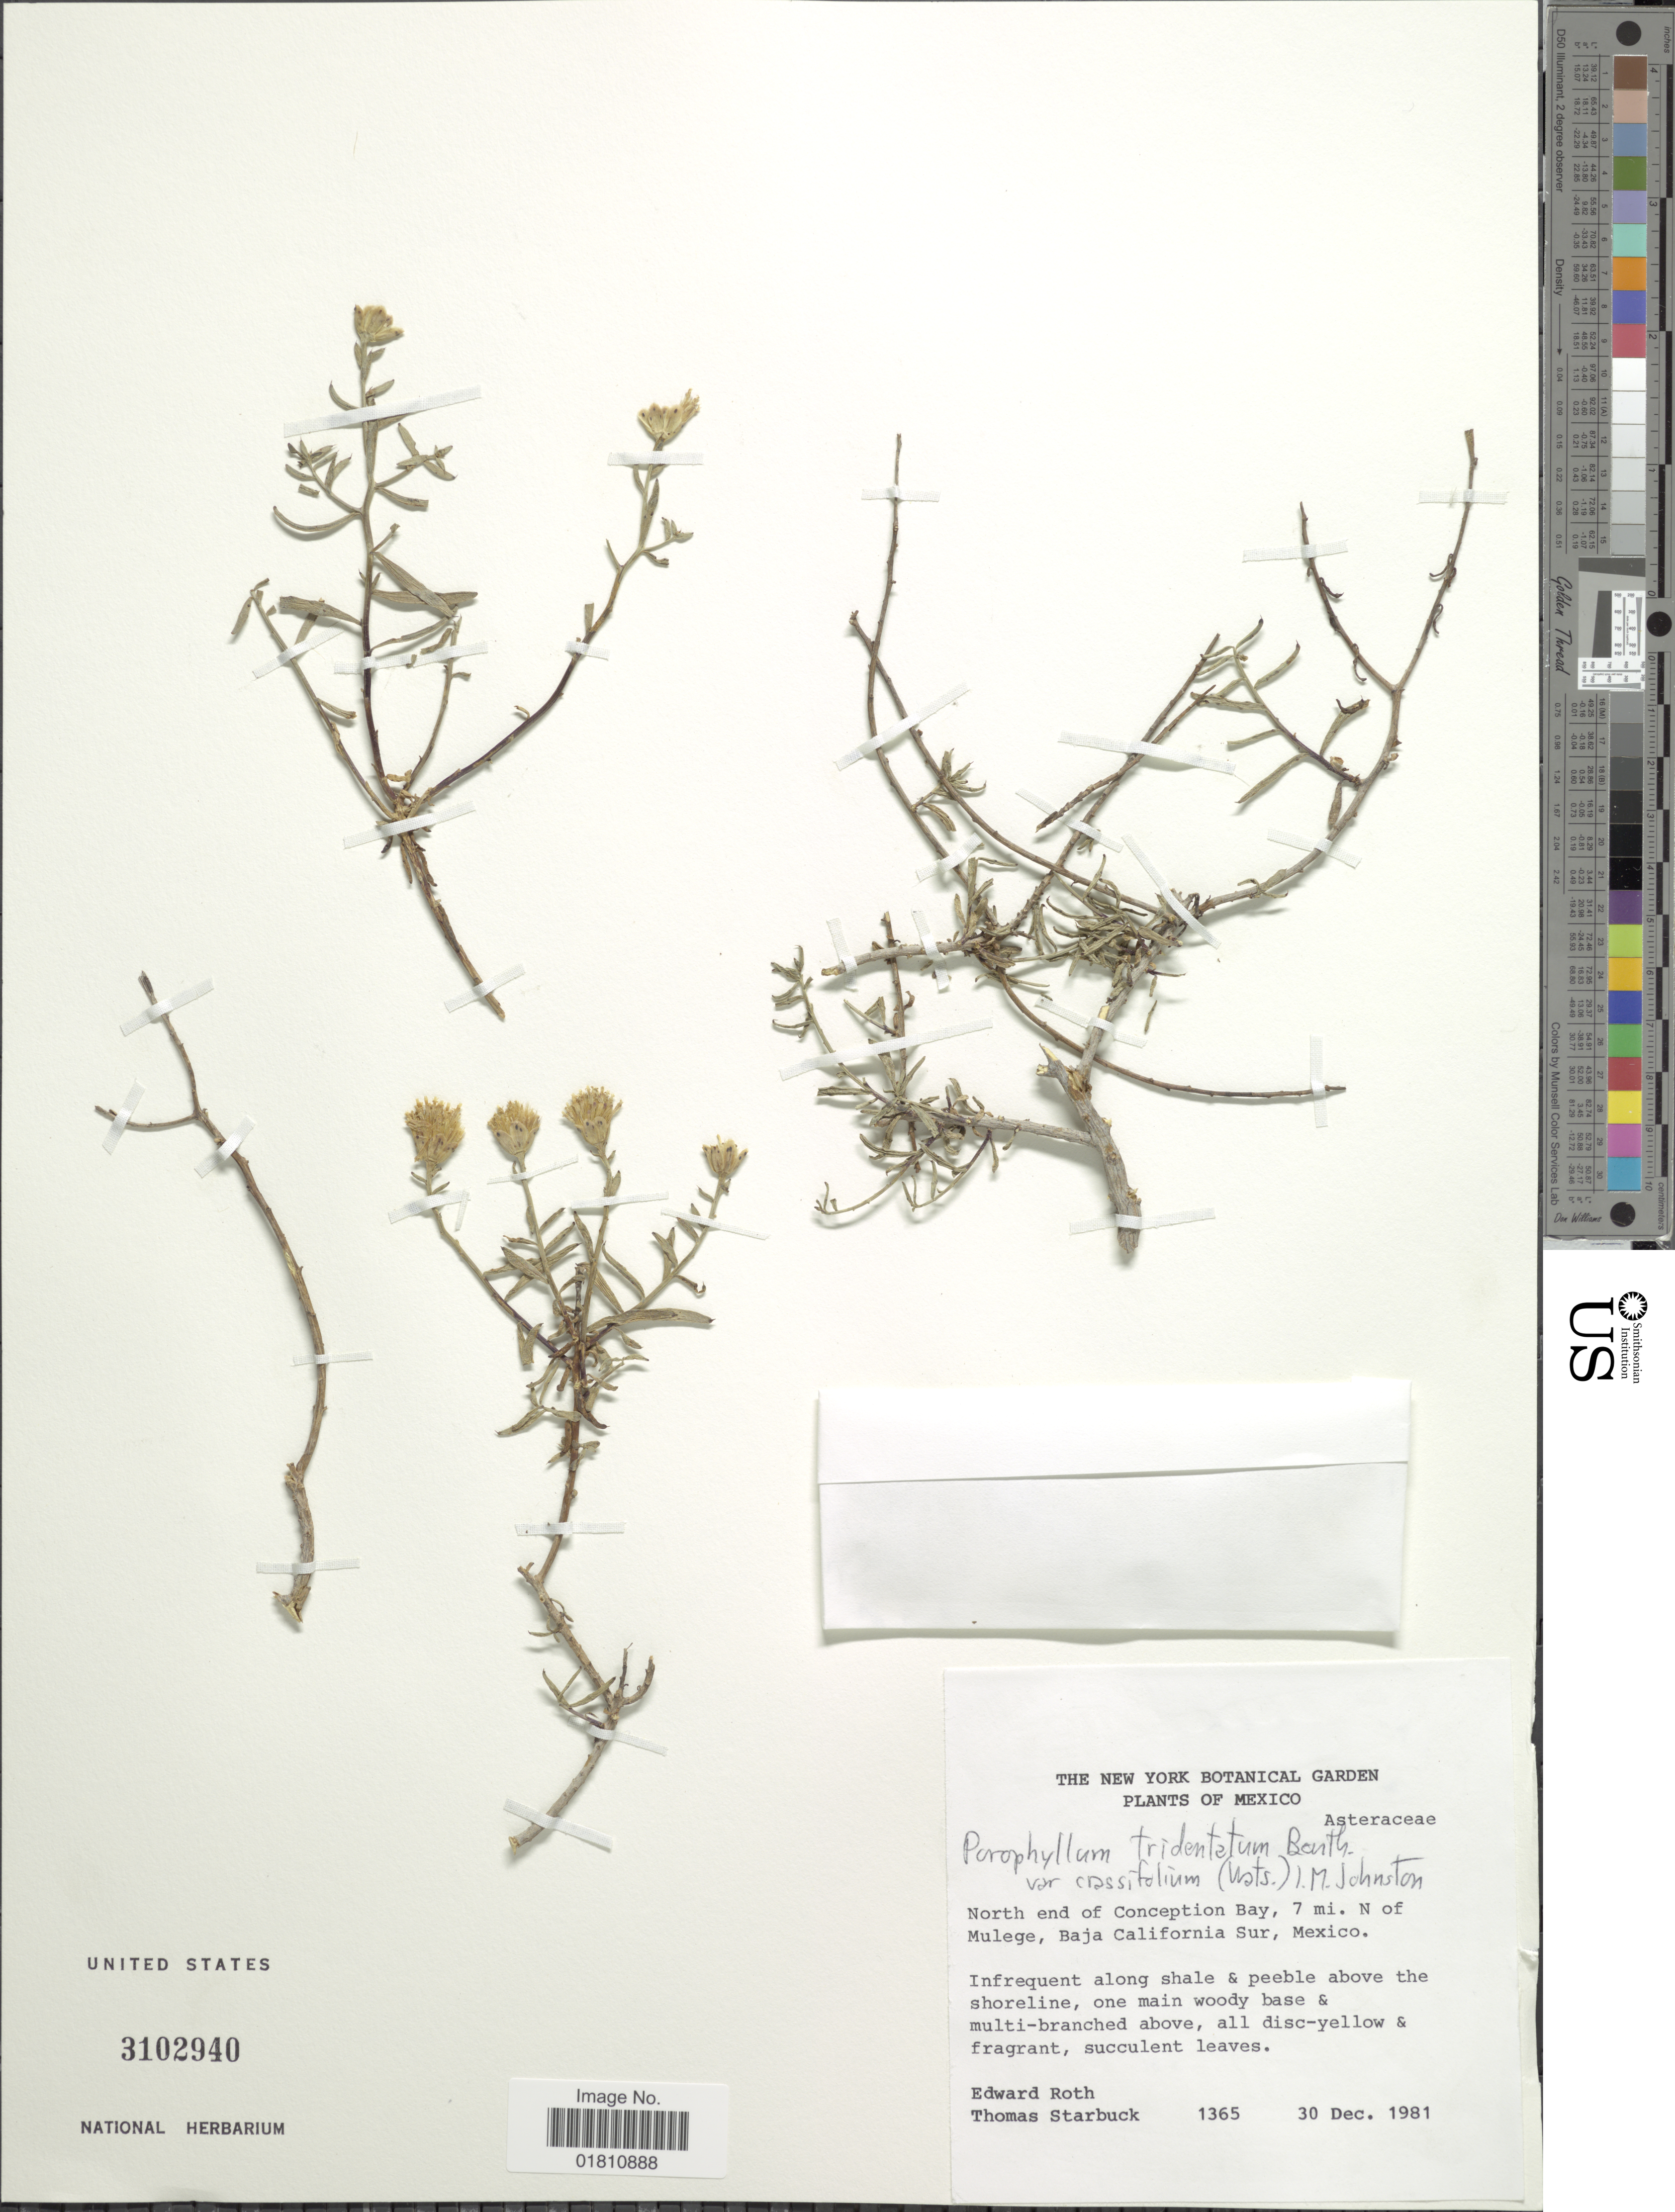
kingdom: Plantae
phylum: Tracheophyta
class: Magnoliopsida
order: Asterales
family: Asteraceae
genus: Bajacalia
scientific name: Bajacalia crassifolia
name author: (S. Watson) Loockerman et al.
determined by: Anzuinelli, M.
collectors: Roth, E. & Starbuck, T.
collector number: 1365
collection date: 1981-12-30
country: Mexico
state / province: Baja California Sur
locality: North end of Conception Bay, 7 mi. N of Mulege.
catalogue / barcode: US 3102940